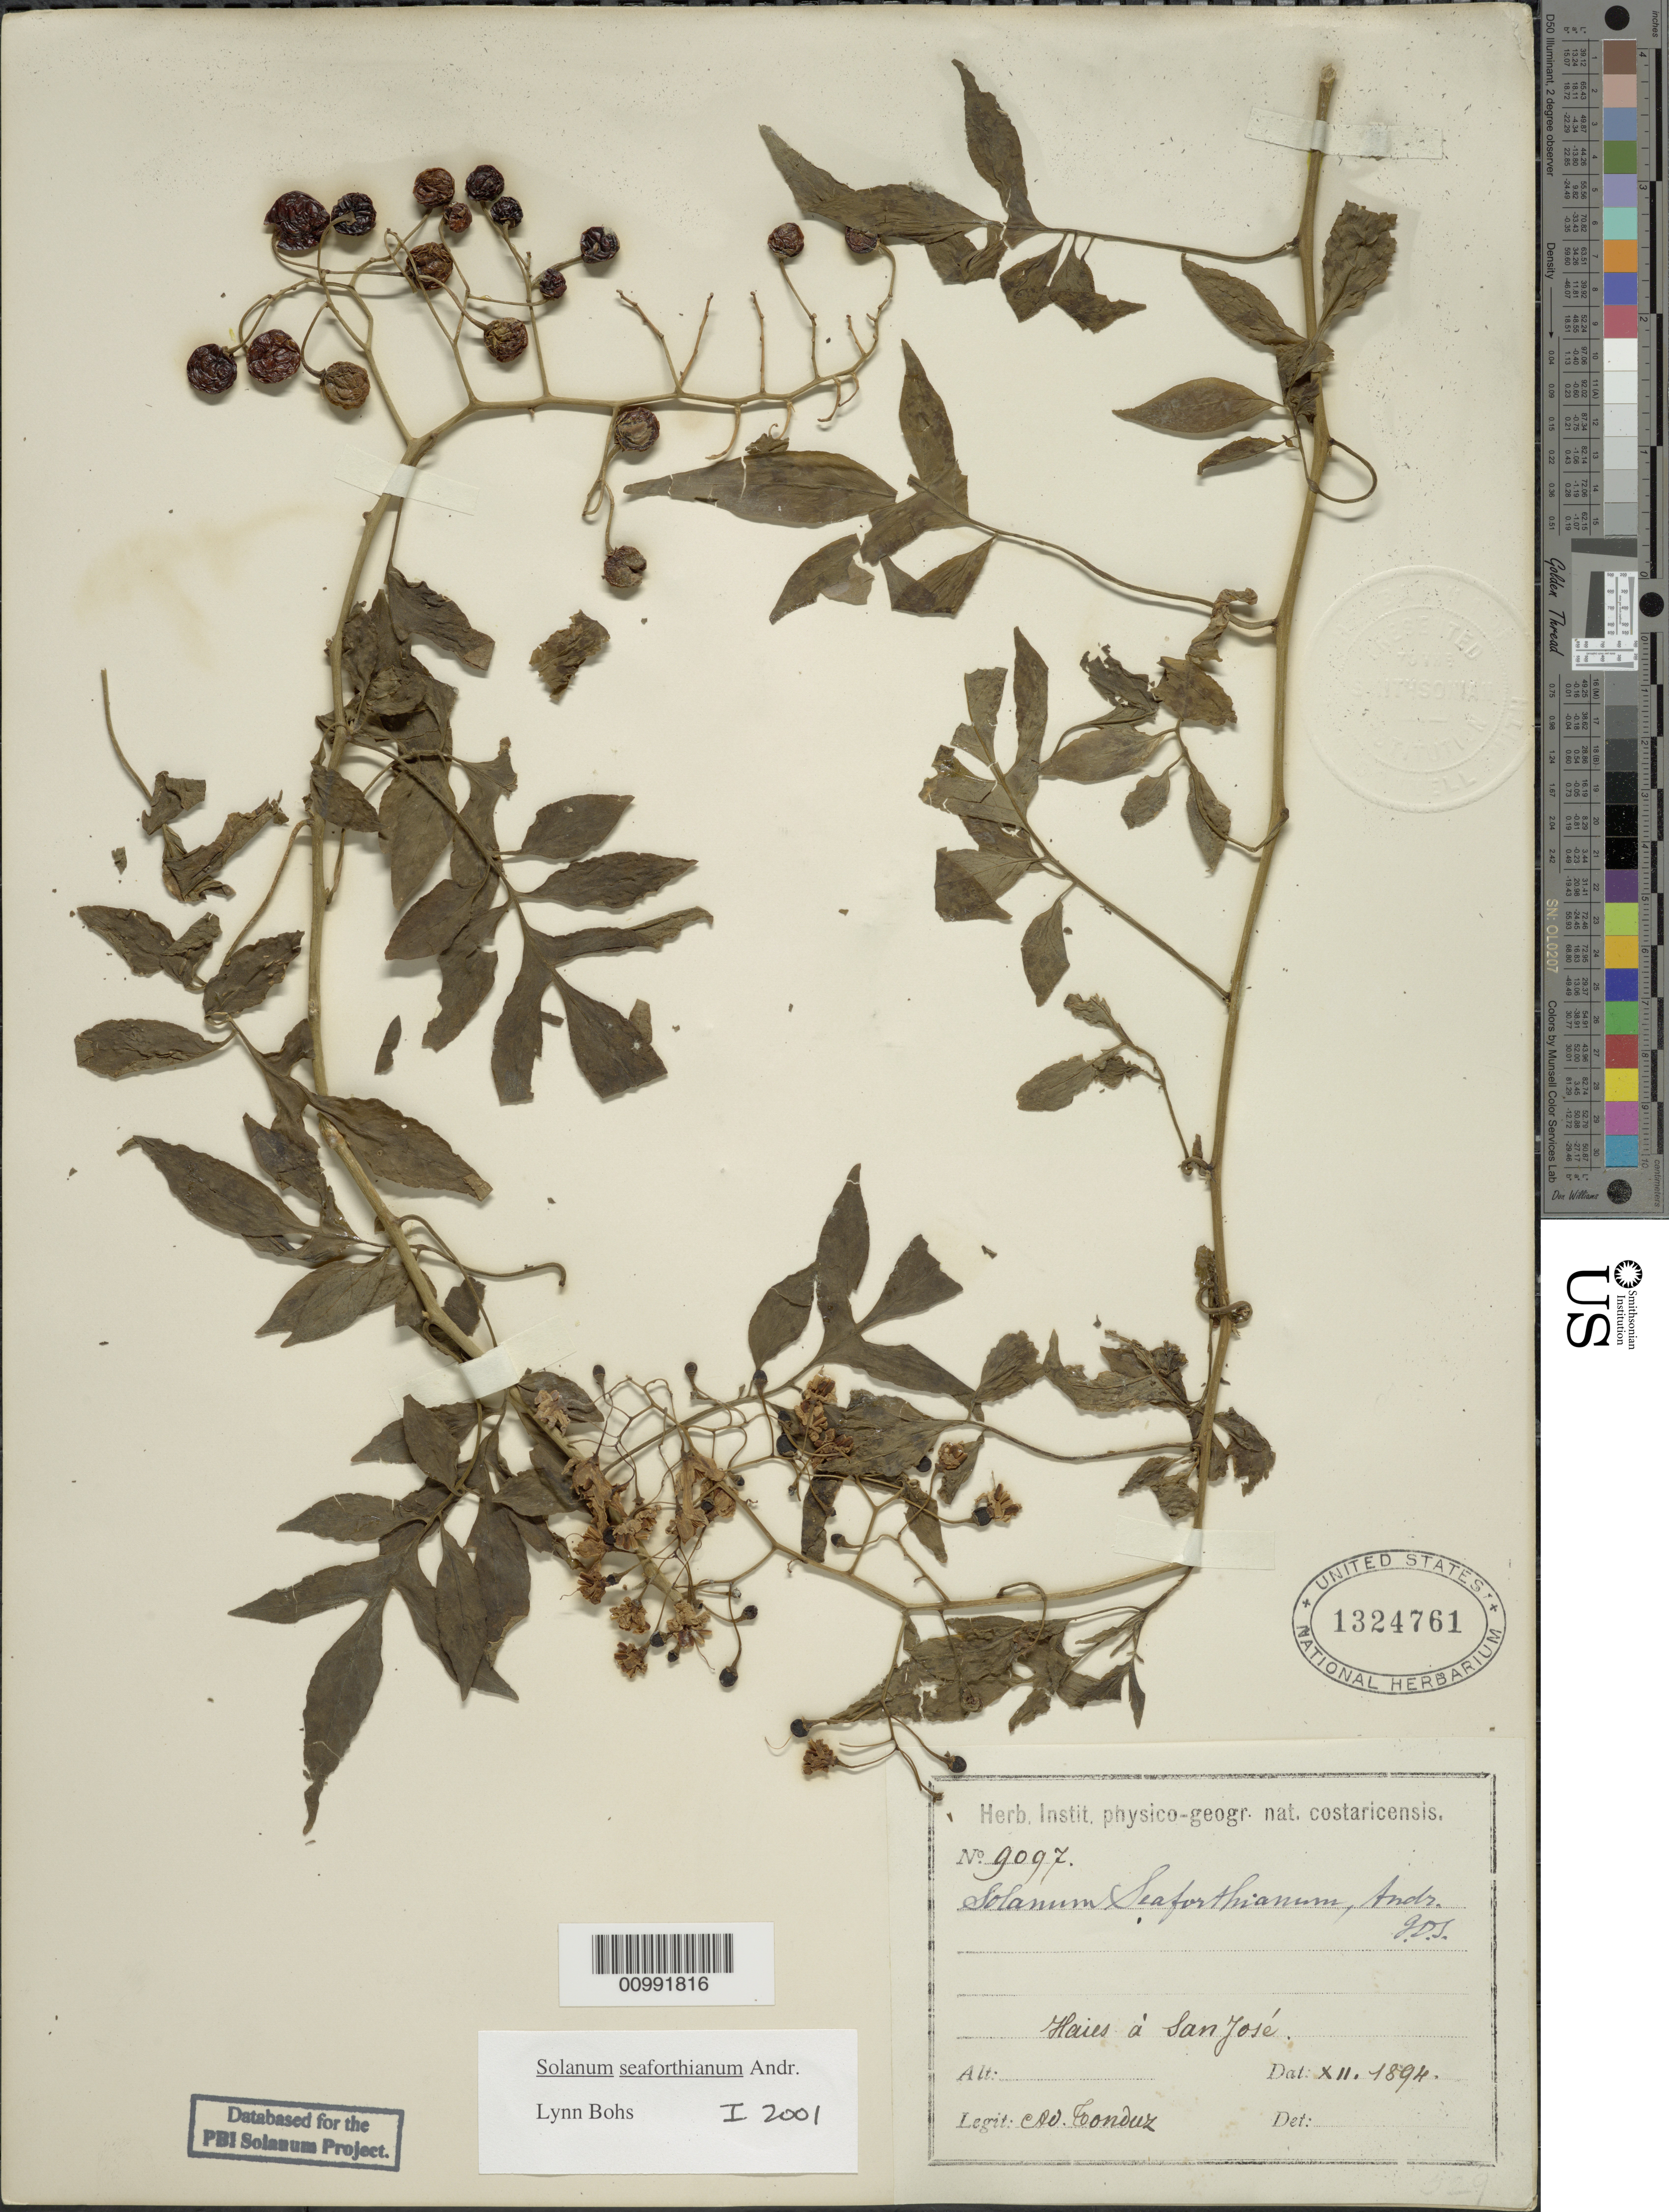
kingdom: Plantae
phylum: Tracheophyta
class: Magnoliopsida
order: Solanales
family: Solanaceae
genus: Solanum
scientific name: Solanum seaforthianum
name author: Andrews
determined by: Knapp, S. D.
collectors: A. Tonduz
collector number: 9097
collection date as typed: Jul 1896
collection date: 1896-07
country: Costa Rica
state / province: San José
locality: Haies a San José; spontanée au Jardin de l'Observatoire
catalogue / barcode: US 1324761